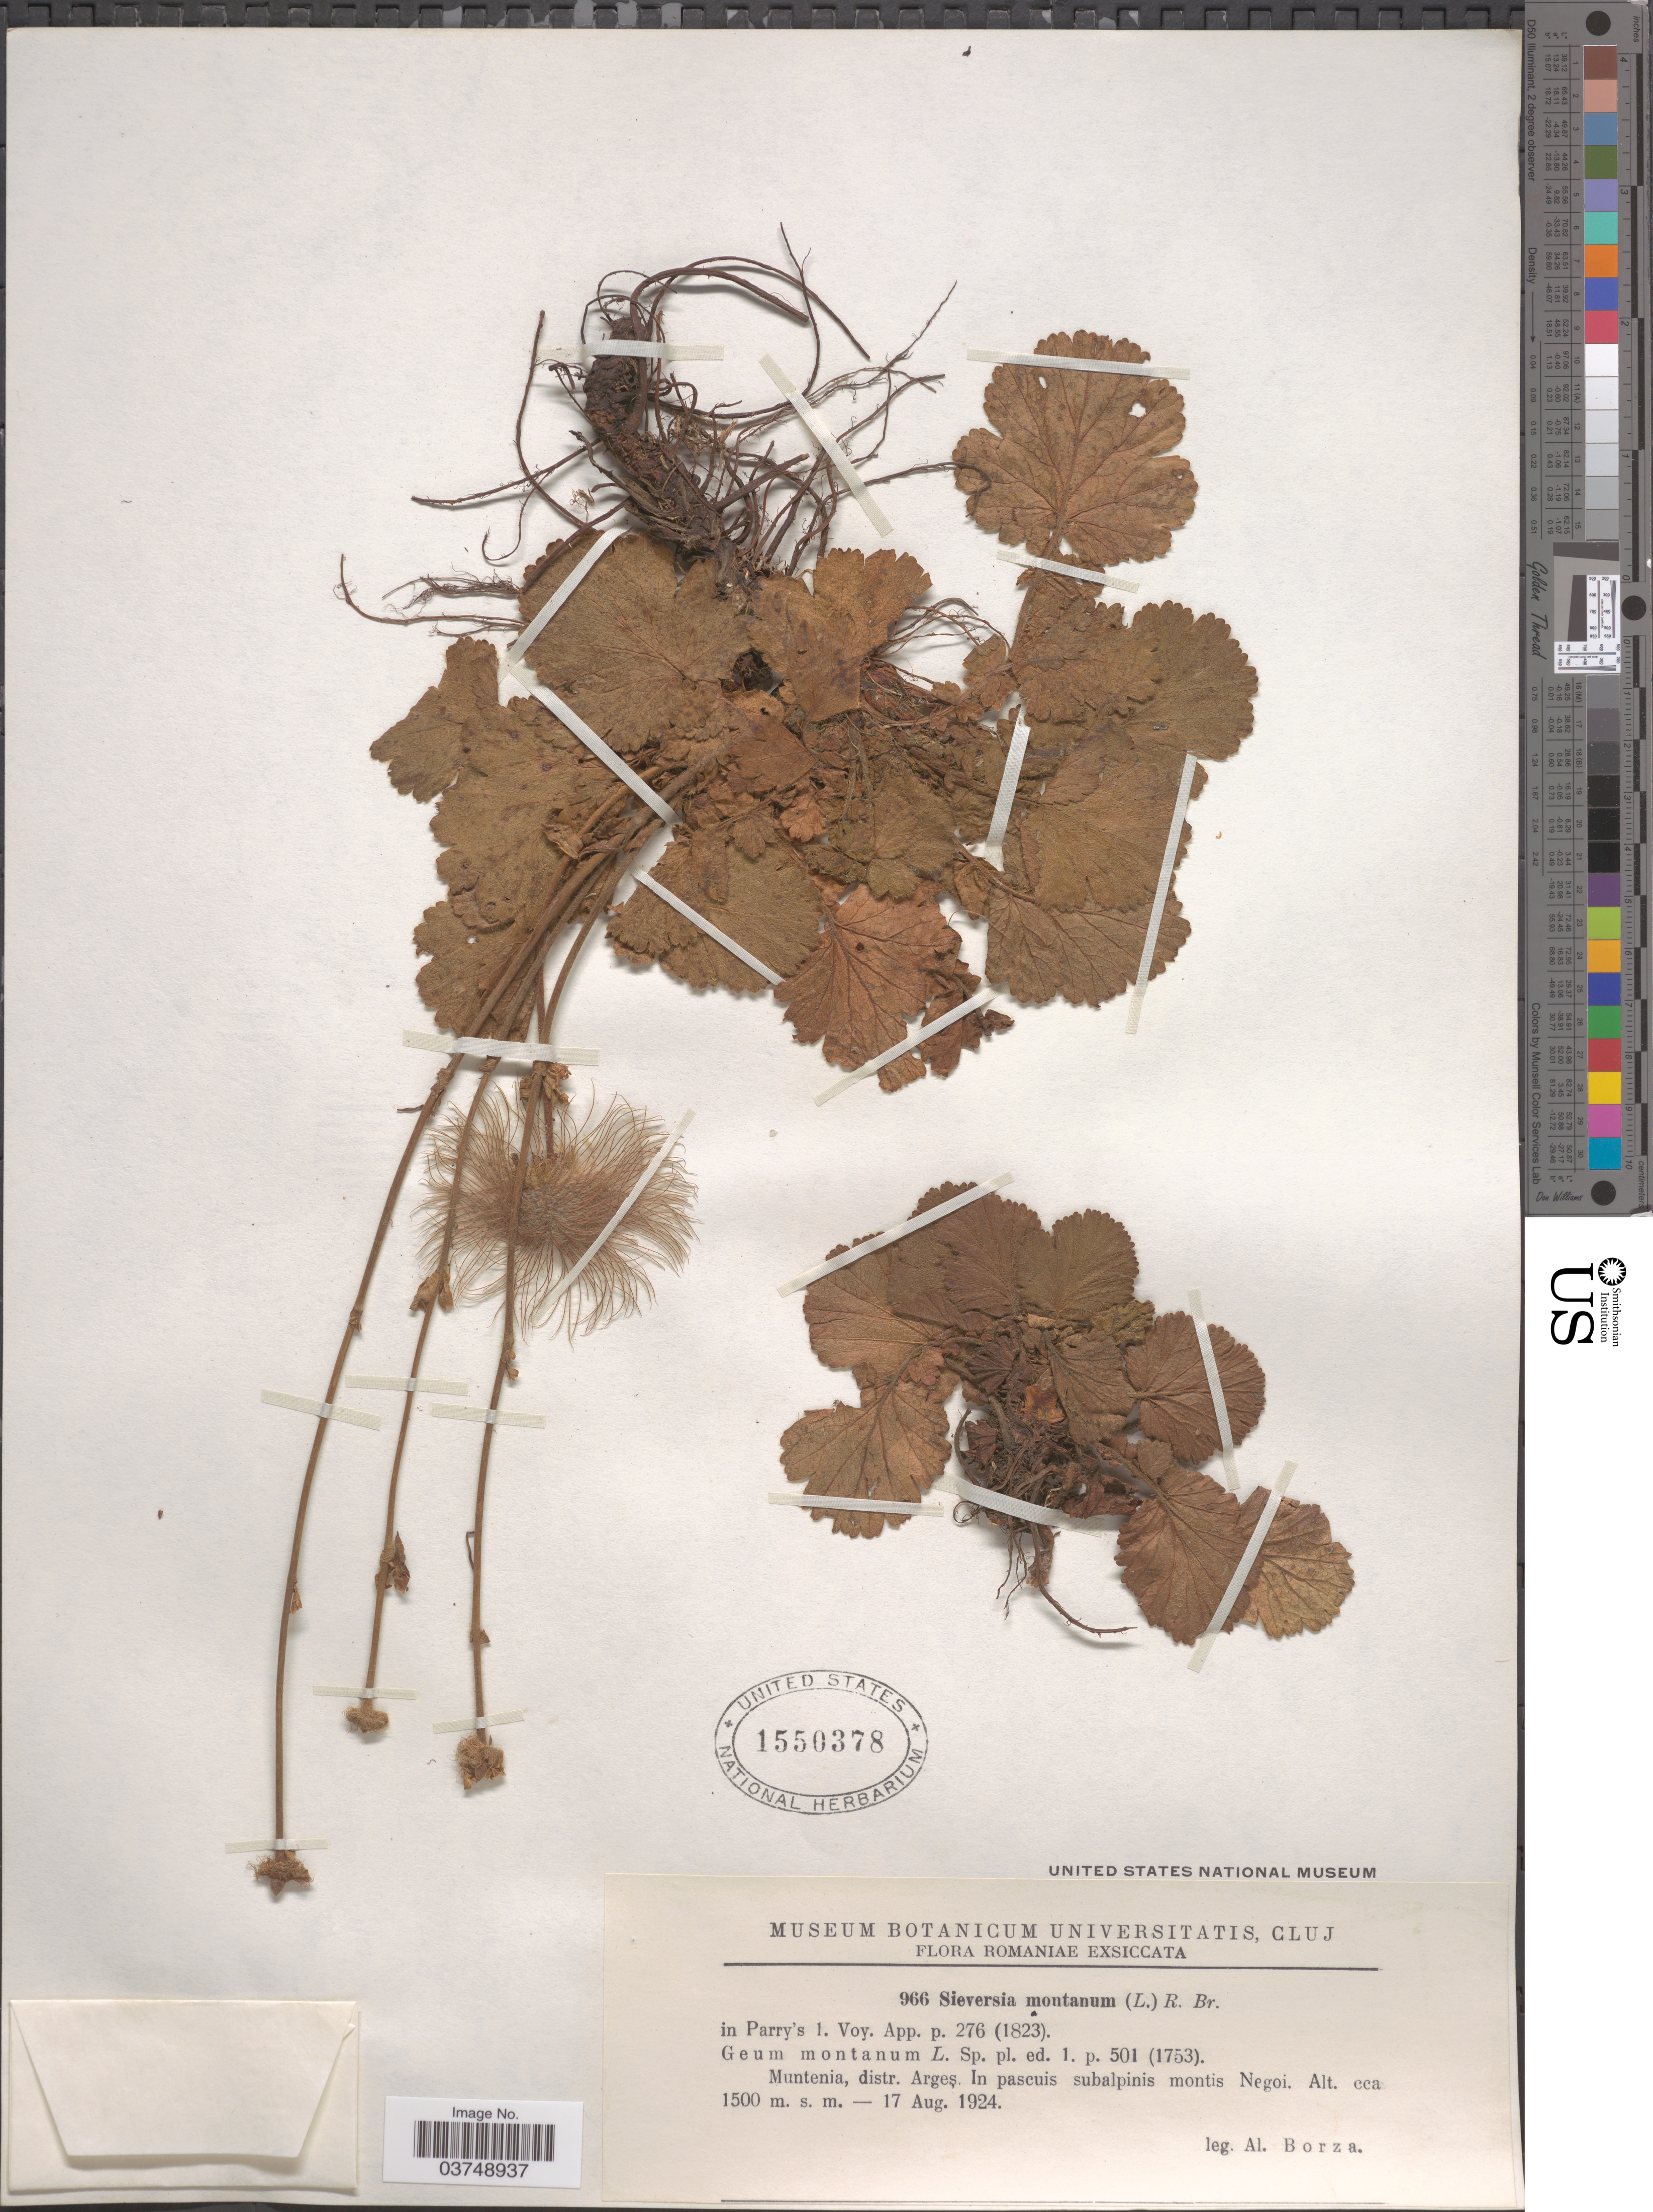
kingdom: Plantae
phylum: Tracheophyta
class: Magnoliopsida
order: Rosales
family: Rosaceae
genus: Geum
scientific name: Geum montanum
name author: L.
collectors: A. Borza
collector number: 966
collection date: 1924-08-17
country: Romania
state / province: Arges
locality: Muntenia, distr. Argeş. In pascuis subalpinis montis Negoi.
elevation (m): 1500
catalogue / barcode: US 1550378